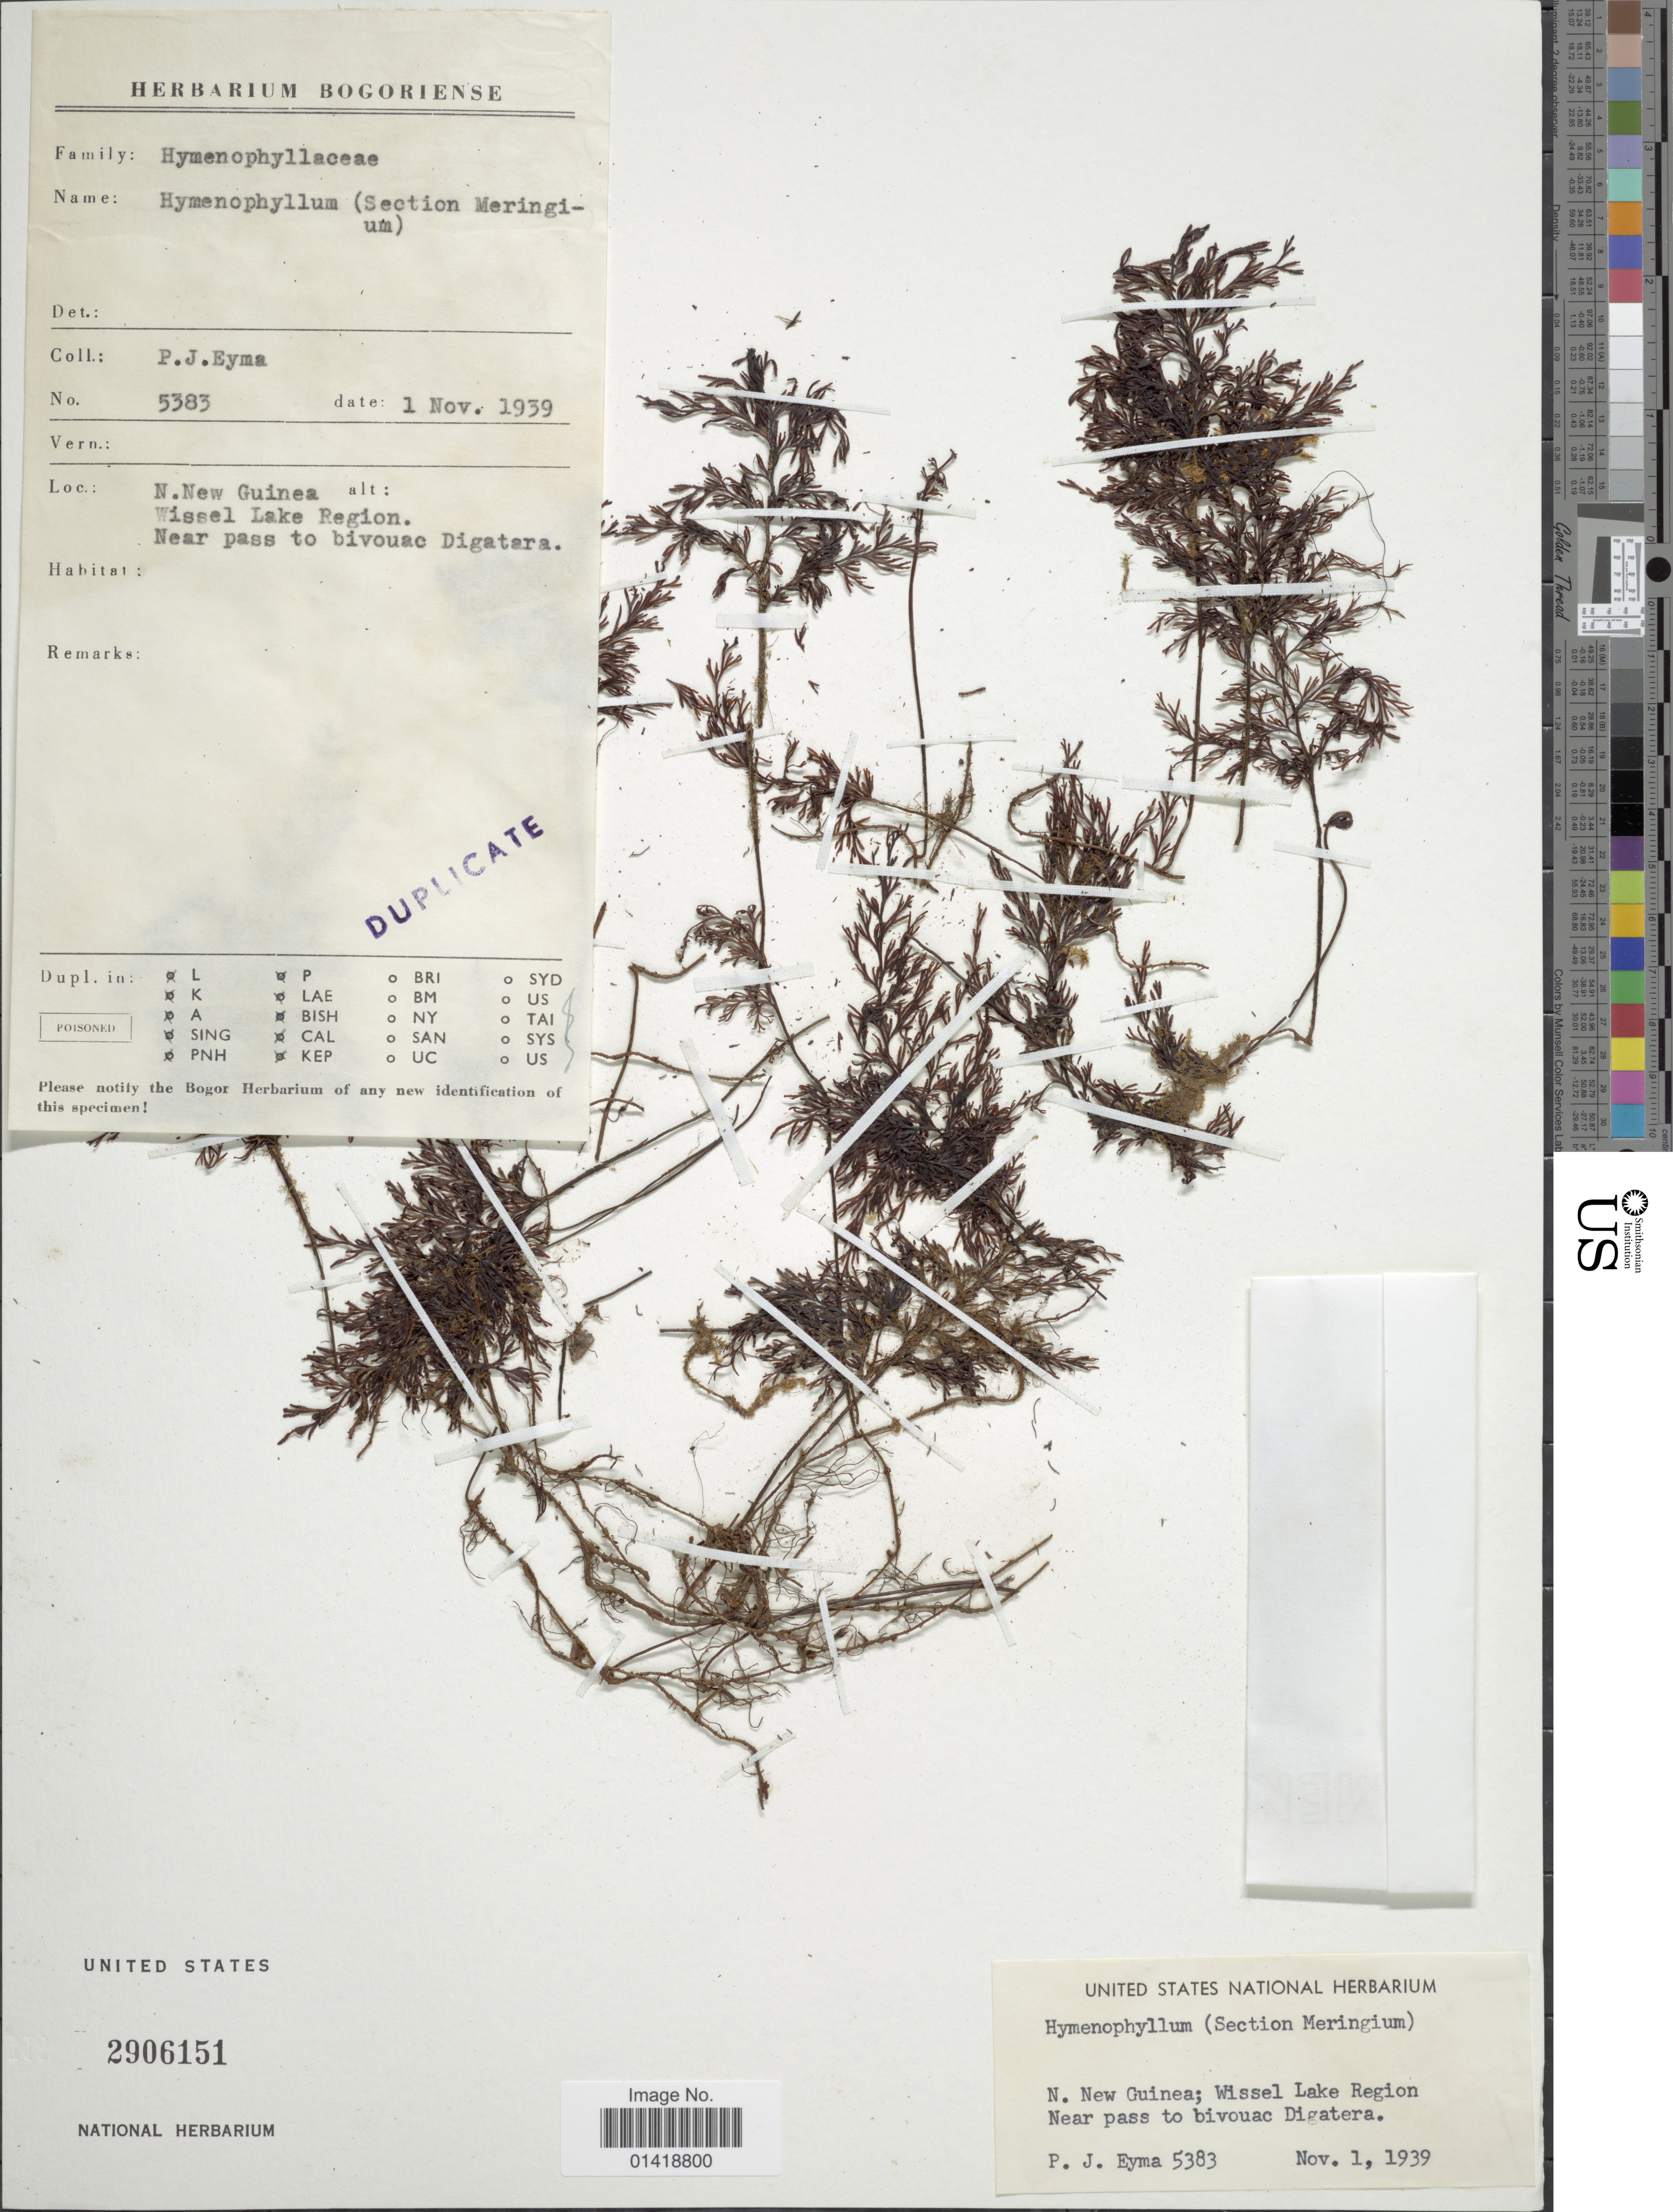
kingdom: Plantae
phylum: Tracheophyta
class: Polypodiopsida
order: Hymenophyllales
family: Hymenophyllaceae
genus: Hymenophyllum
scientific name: Hymenophyllum sp.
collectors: P. J. Eyma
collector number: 5383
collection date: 1939-11-01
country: Papua New Guinea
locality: N. New Guinea; Wissel Lake Region Near pass to Bivouac Digatera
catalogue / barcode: US 2906151